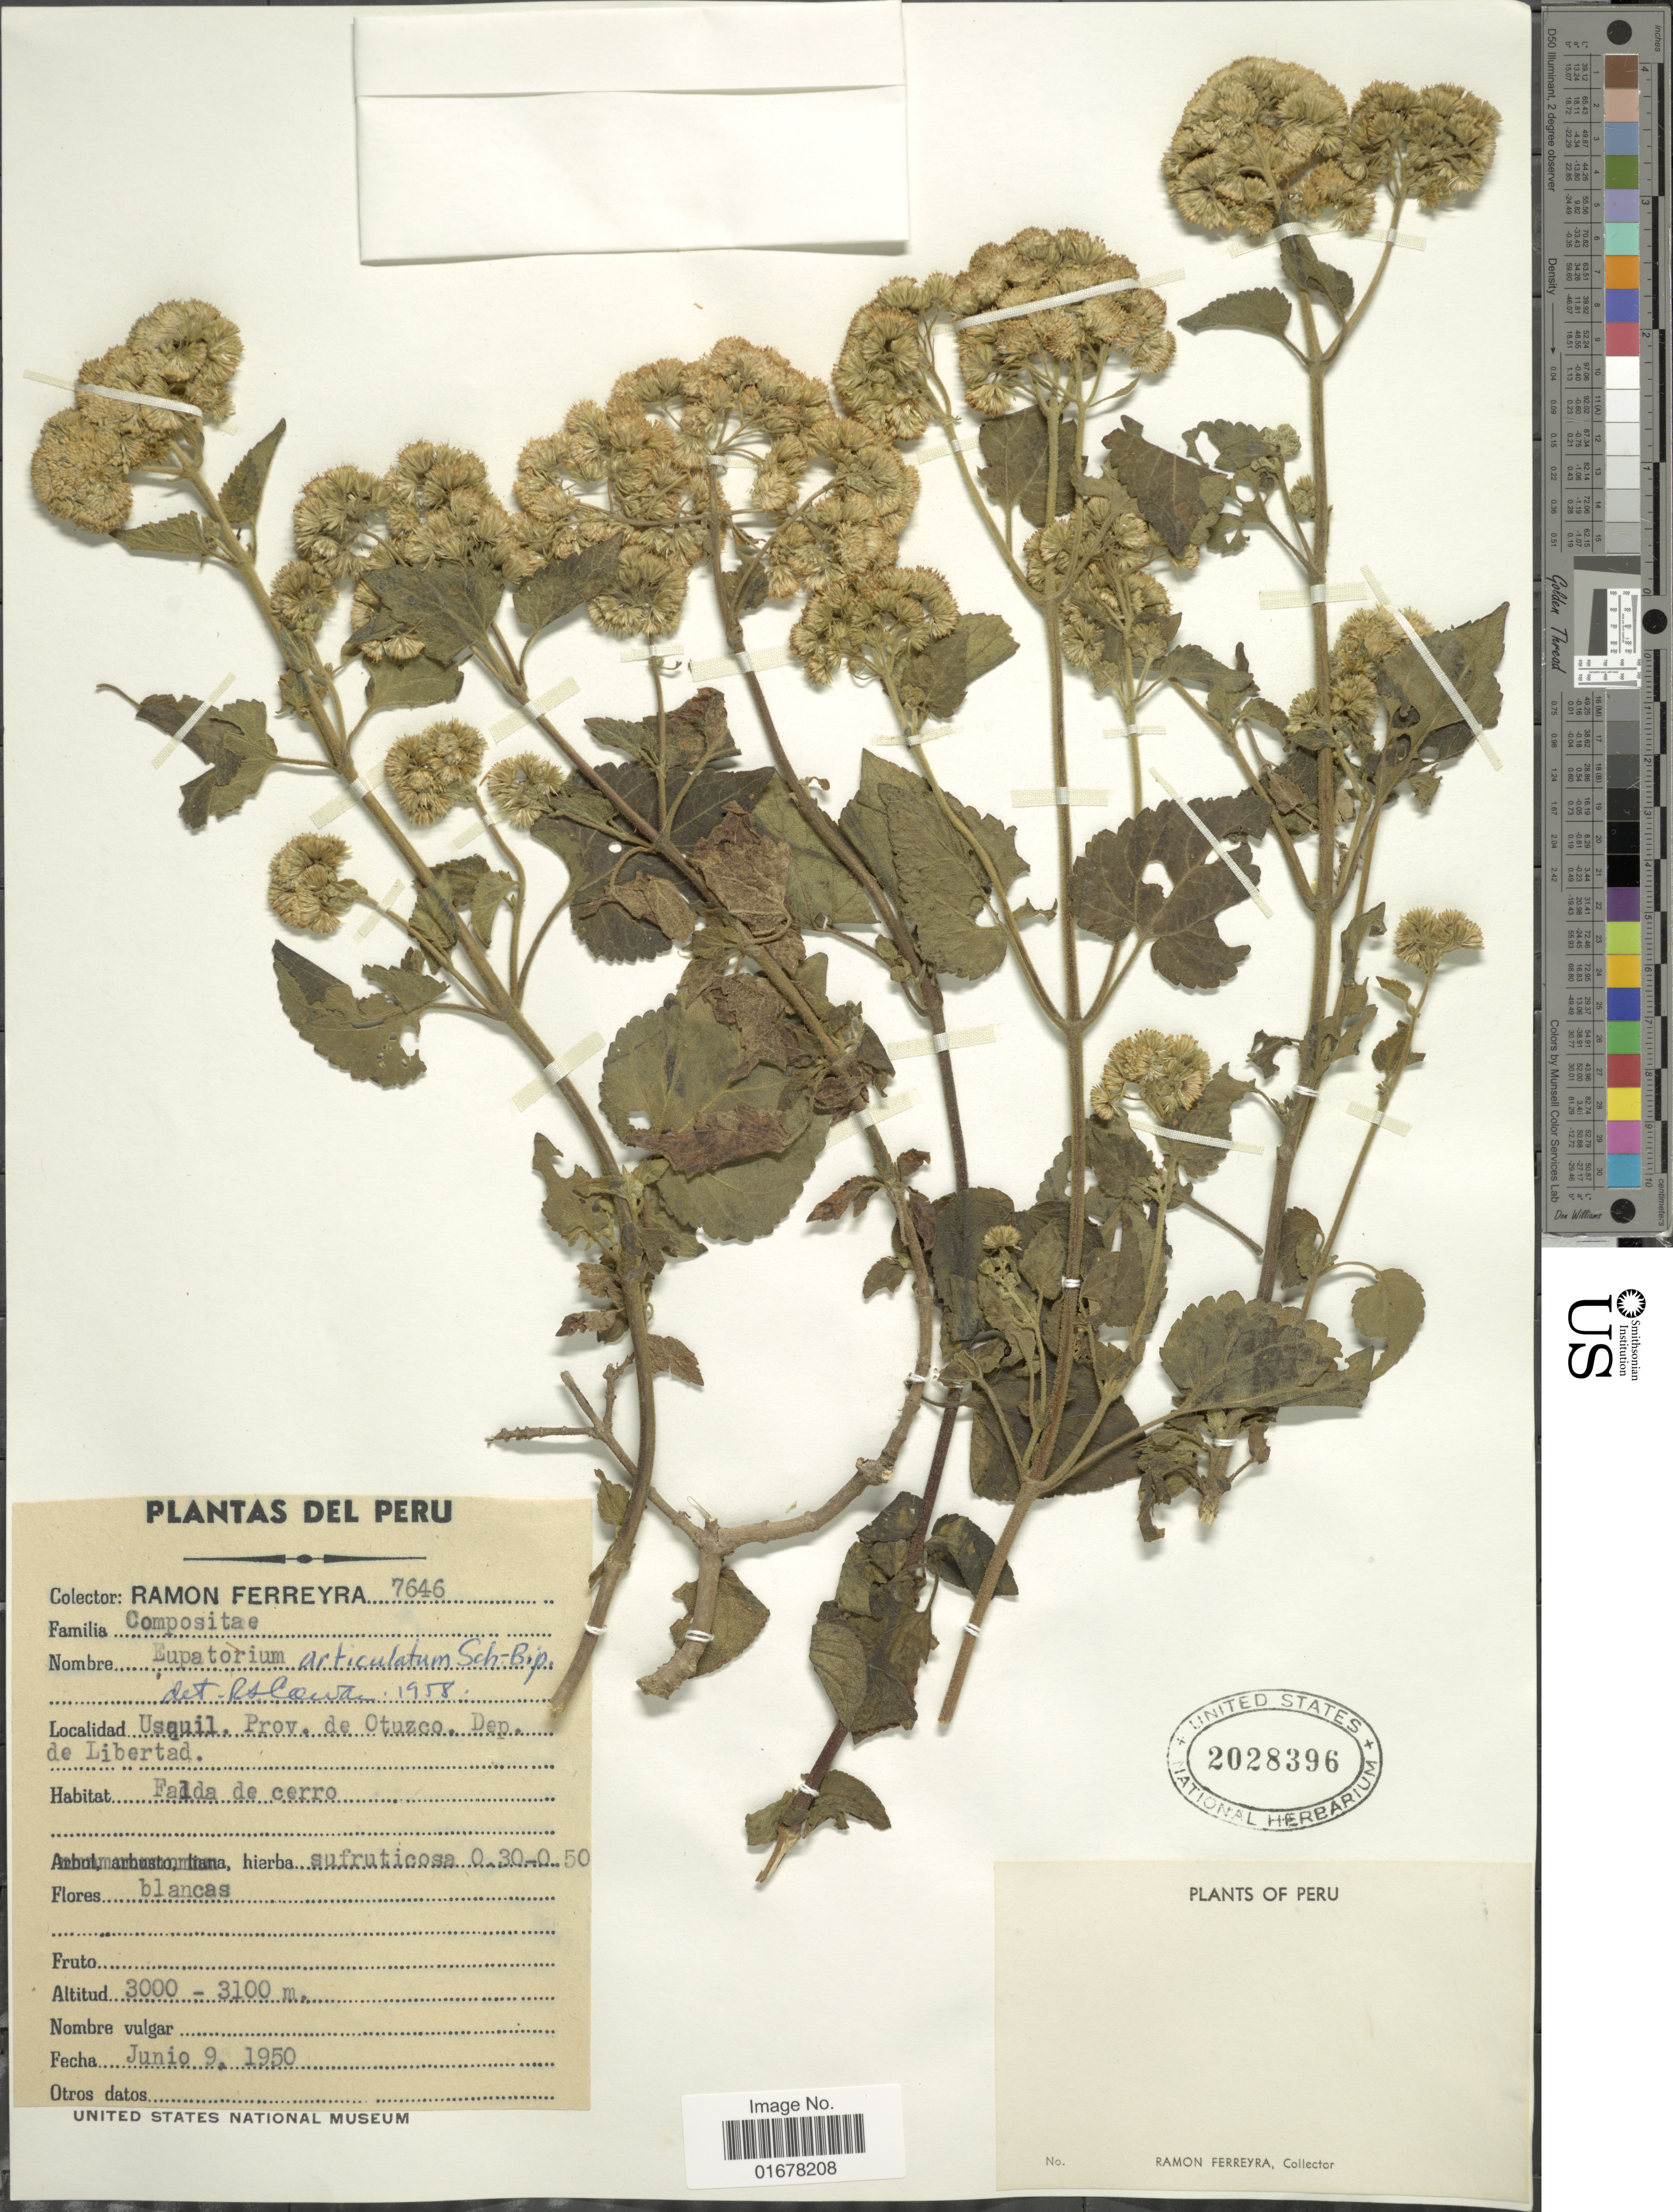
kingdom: Plantae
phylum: Tracheophyta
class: Magnoliopsida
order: Asterales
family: Asteraceae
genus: Ageratina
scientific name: Ageratina articulata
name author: (Sch. Bip. ex Hieron.) R.M. King & H. Rob.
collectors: R. A. Ferreyra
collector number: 7646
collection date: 1950-06-09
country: Peru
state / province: La Libertad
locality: Usquil, Prov. de Otuzco, Dep. de Libertad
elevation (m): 3000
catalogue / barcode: US 2028396